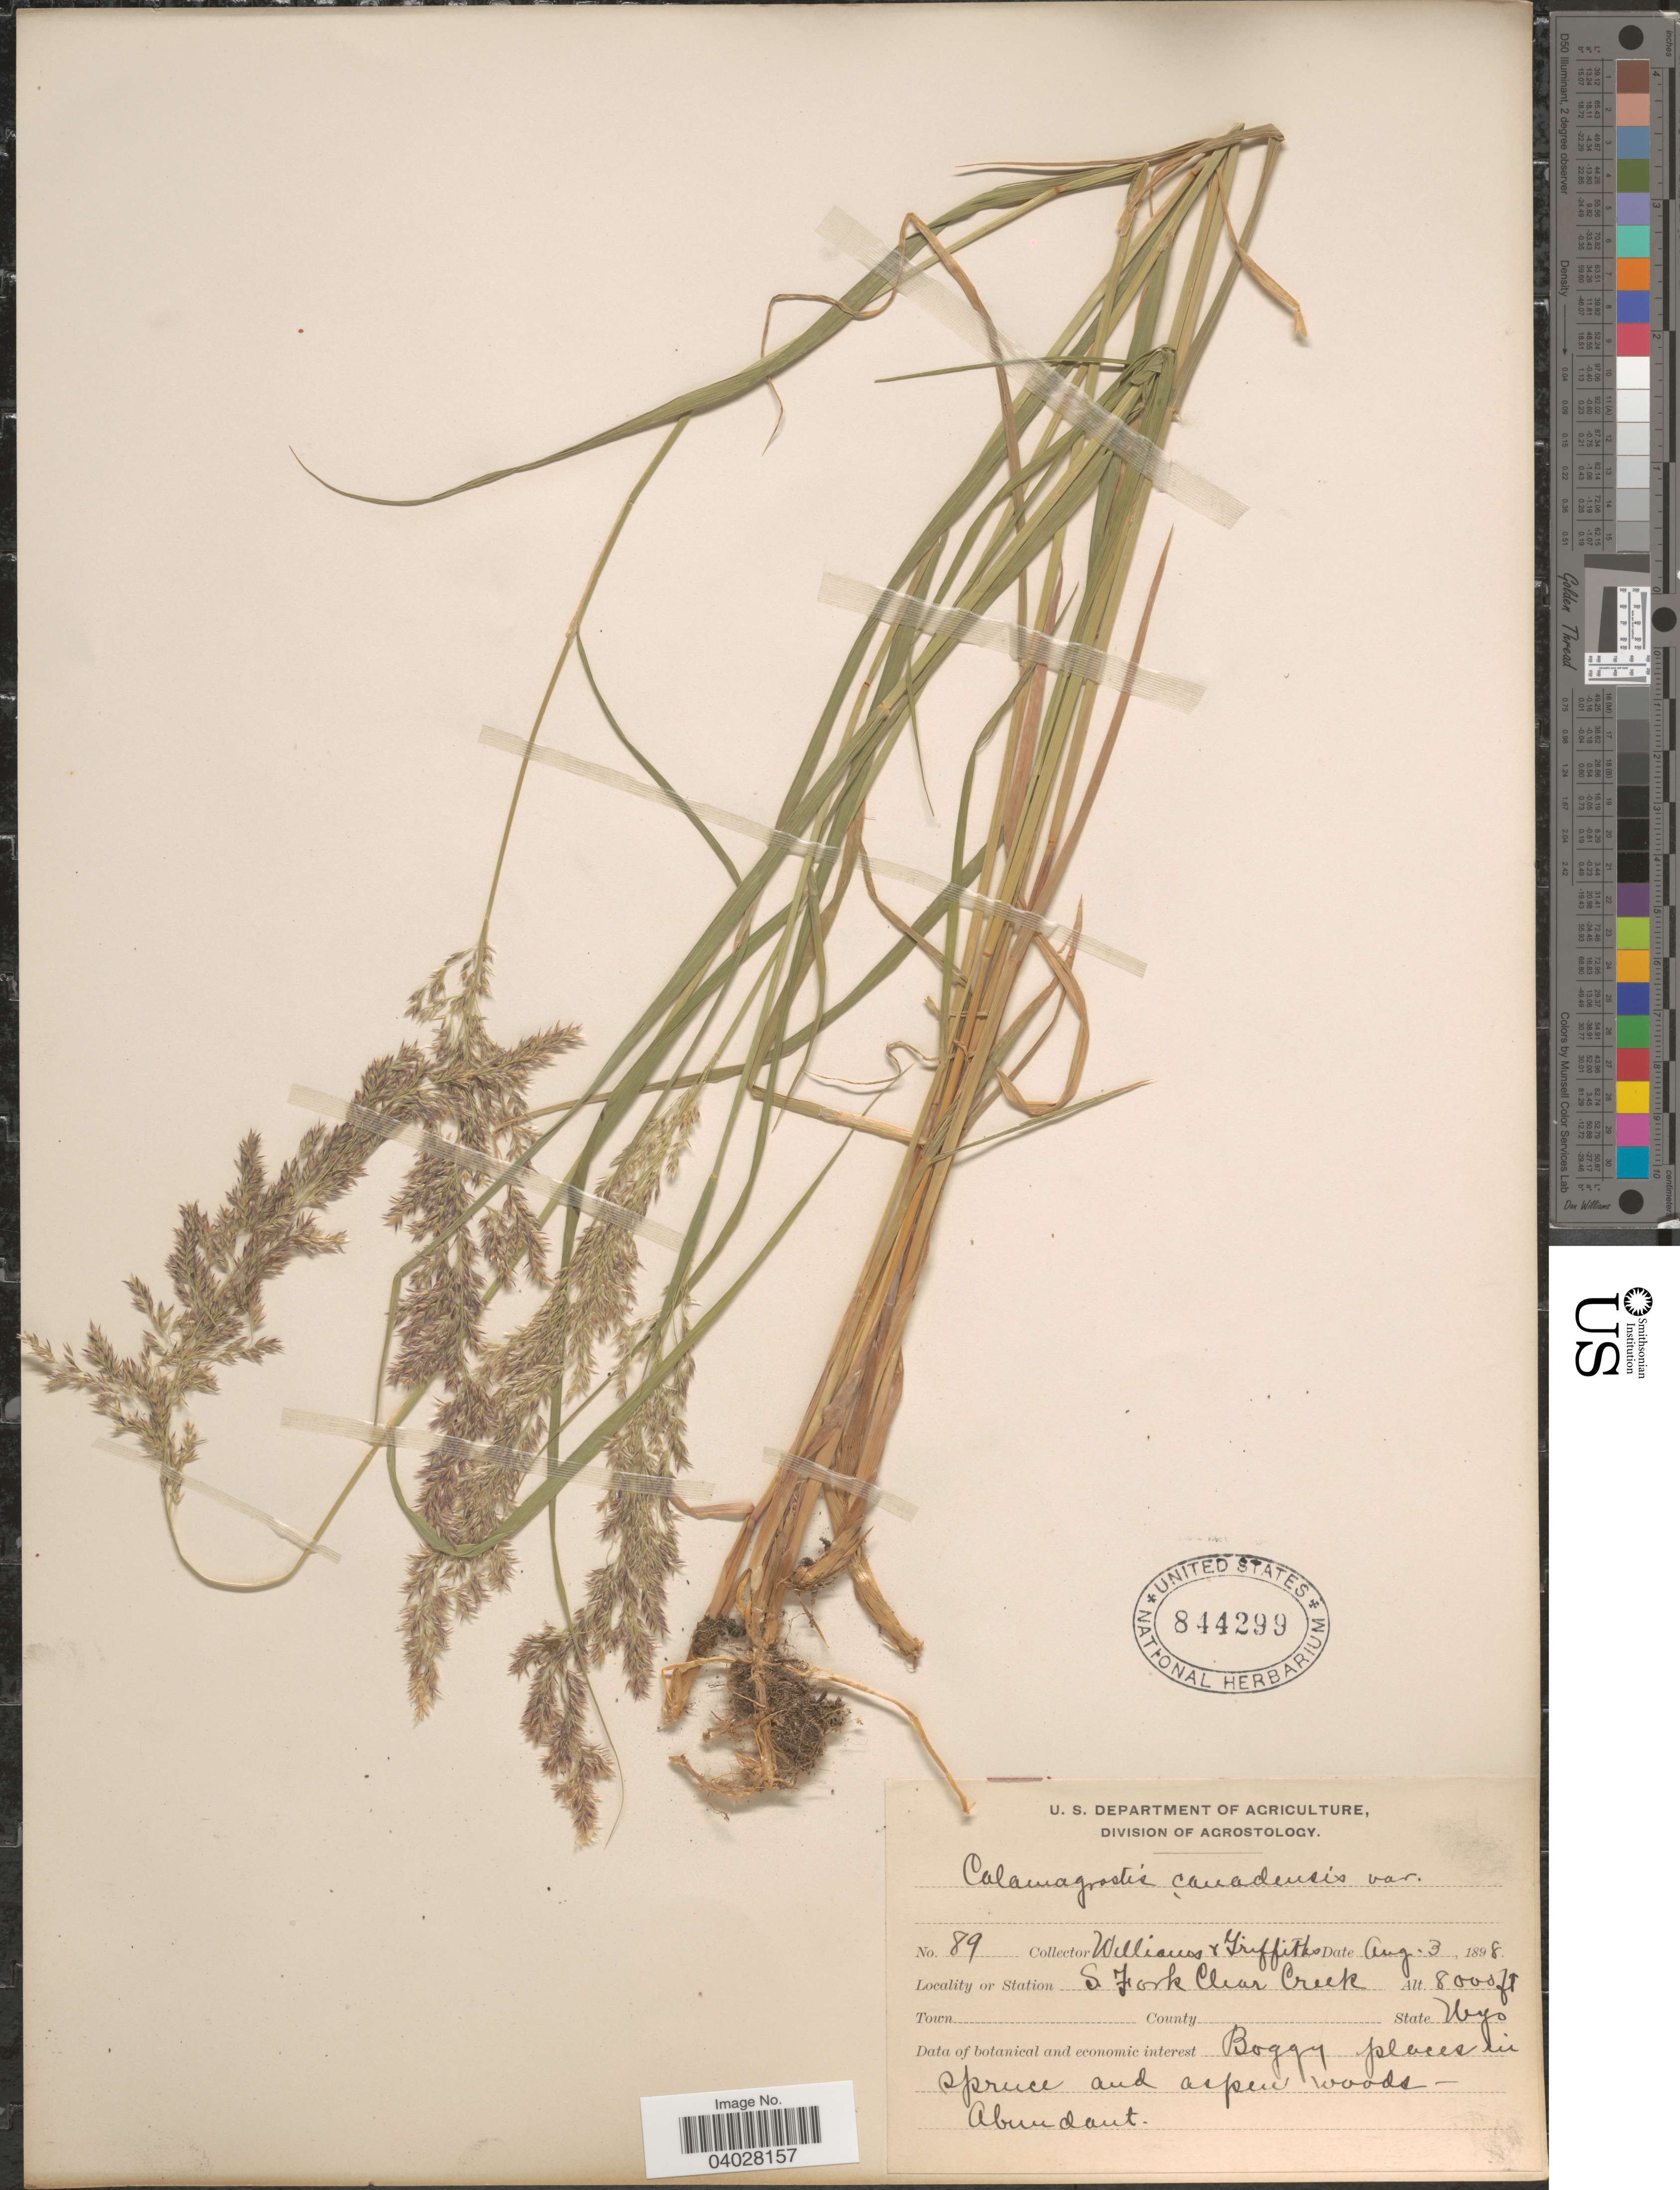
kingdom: Plantae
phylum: Tracheophyta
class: Liliopsida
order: Poales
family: Poaceae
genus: Calamagrostis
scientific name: Calamagrostis canadensis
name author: (Michx.) P. Beauv.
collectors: -- Williams & -- Griffiths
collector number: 89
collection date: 1898-08-03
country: United States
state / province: Wyoming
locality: S. Fork Clear Creek.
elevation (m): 2438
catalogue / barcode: US 844299